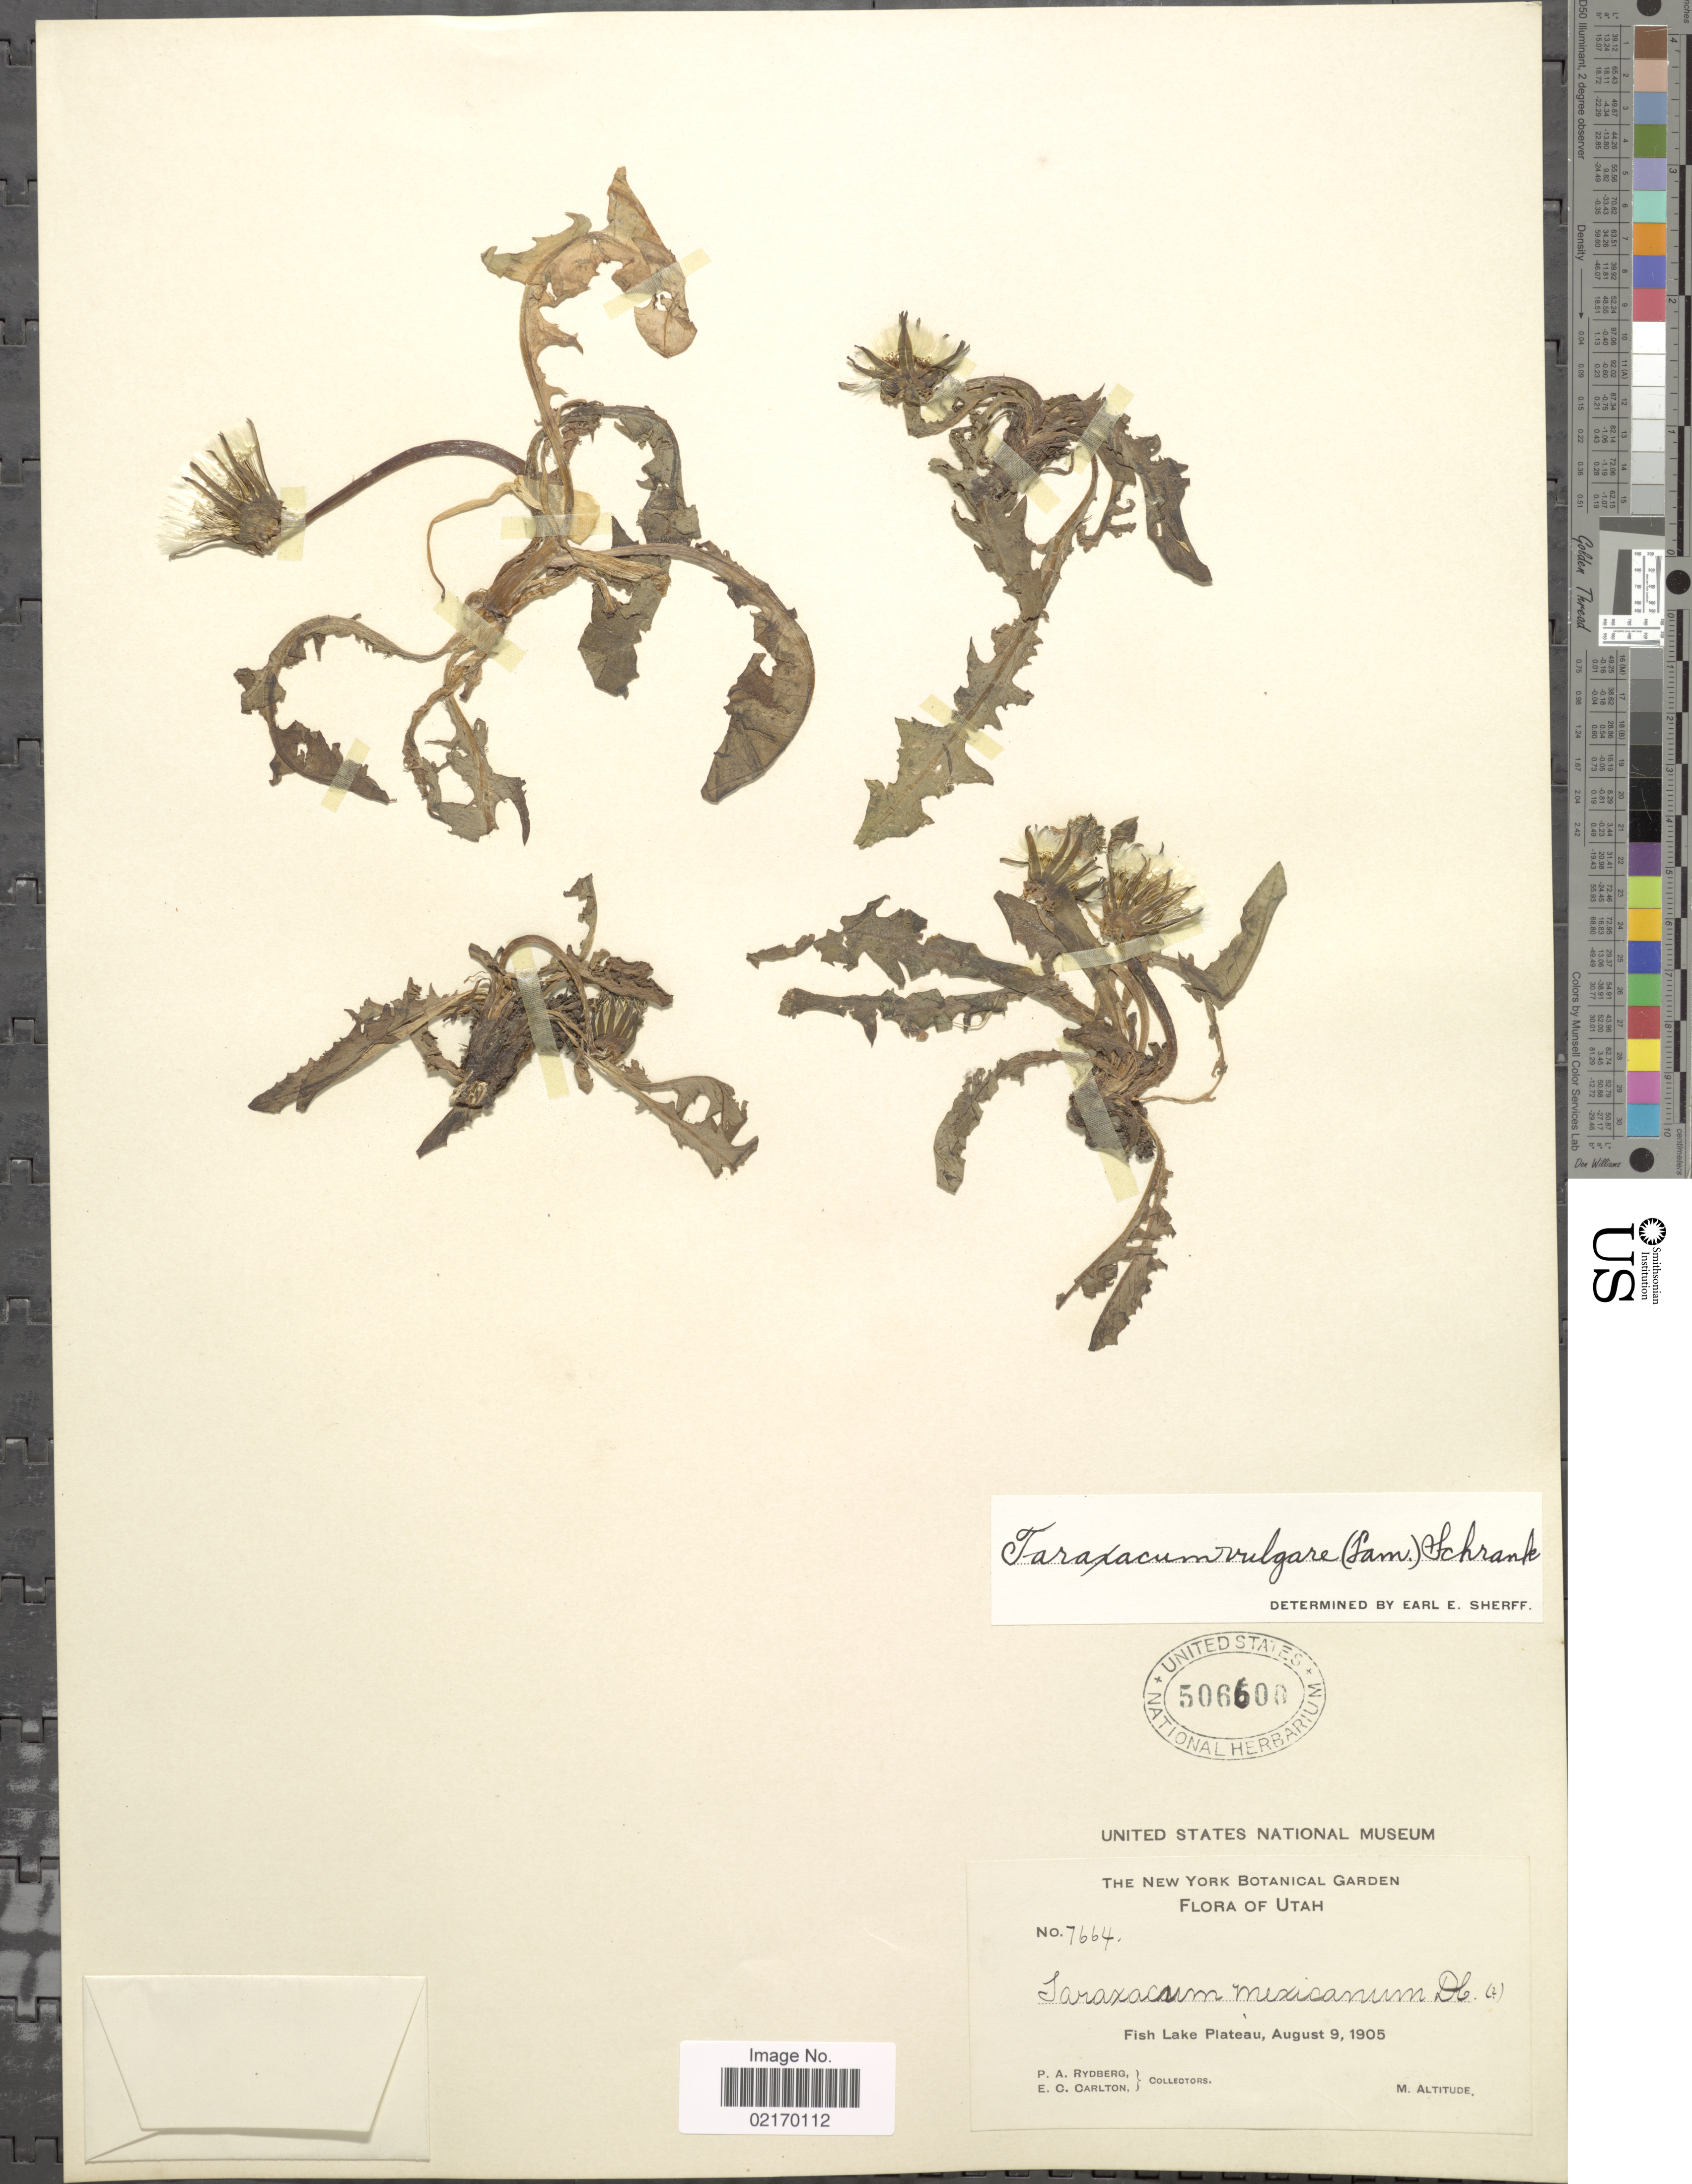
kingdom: Plantae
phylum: Tracheophyta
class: Magnoliopsida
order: Asterales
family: Asteraceae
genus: Taraxacum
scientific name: Taraxacum officinale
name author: G.H. Weber ex F.H. Wigg.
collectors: P. A. Rydberg & E. Carlton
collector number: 7664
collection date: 1905-08-09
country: United States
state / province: Utah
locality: First Lake Plateau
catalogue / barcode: US 506600